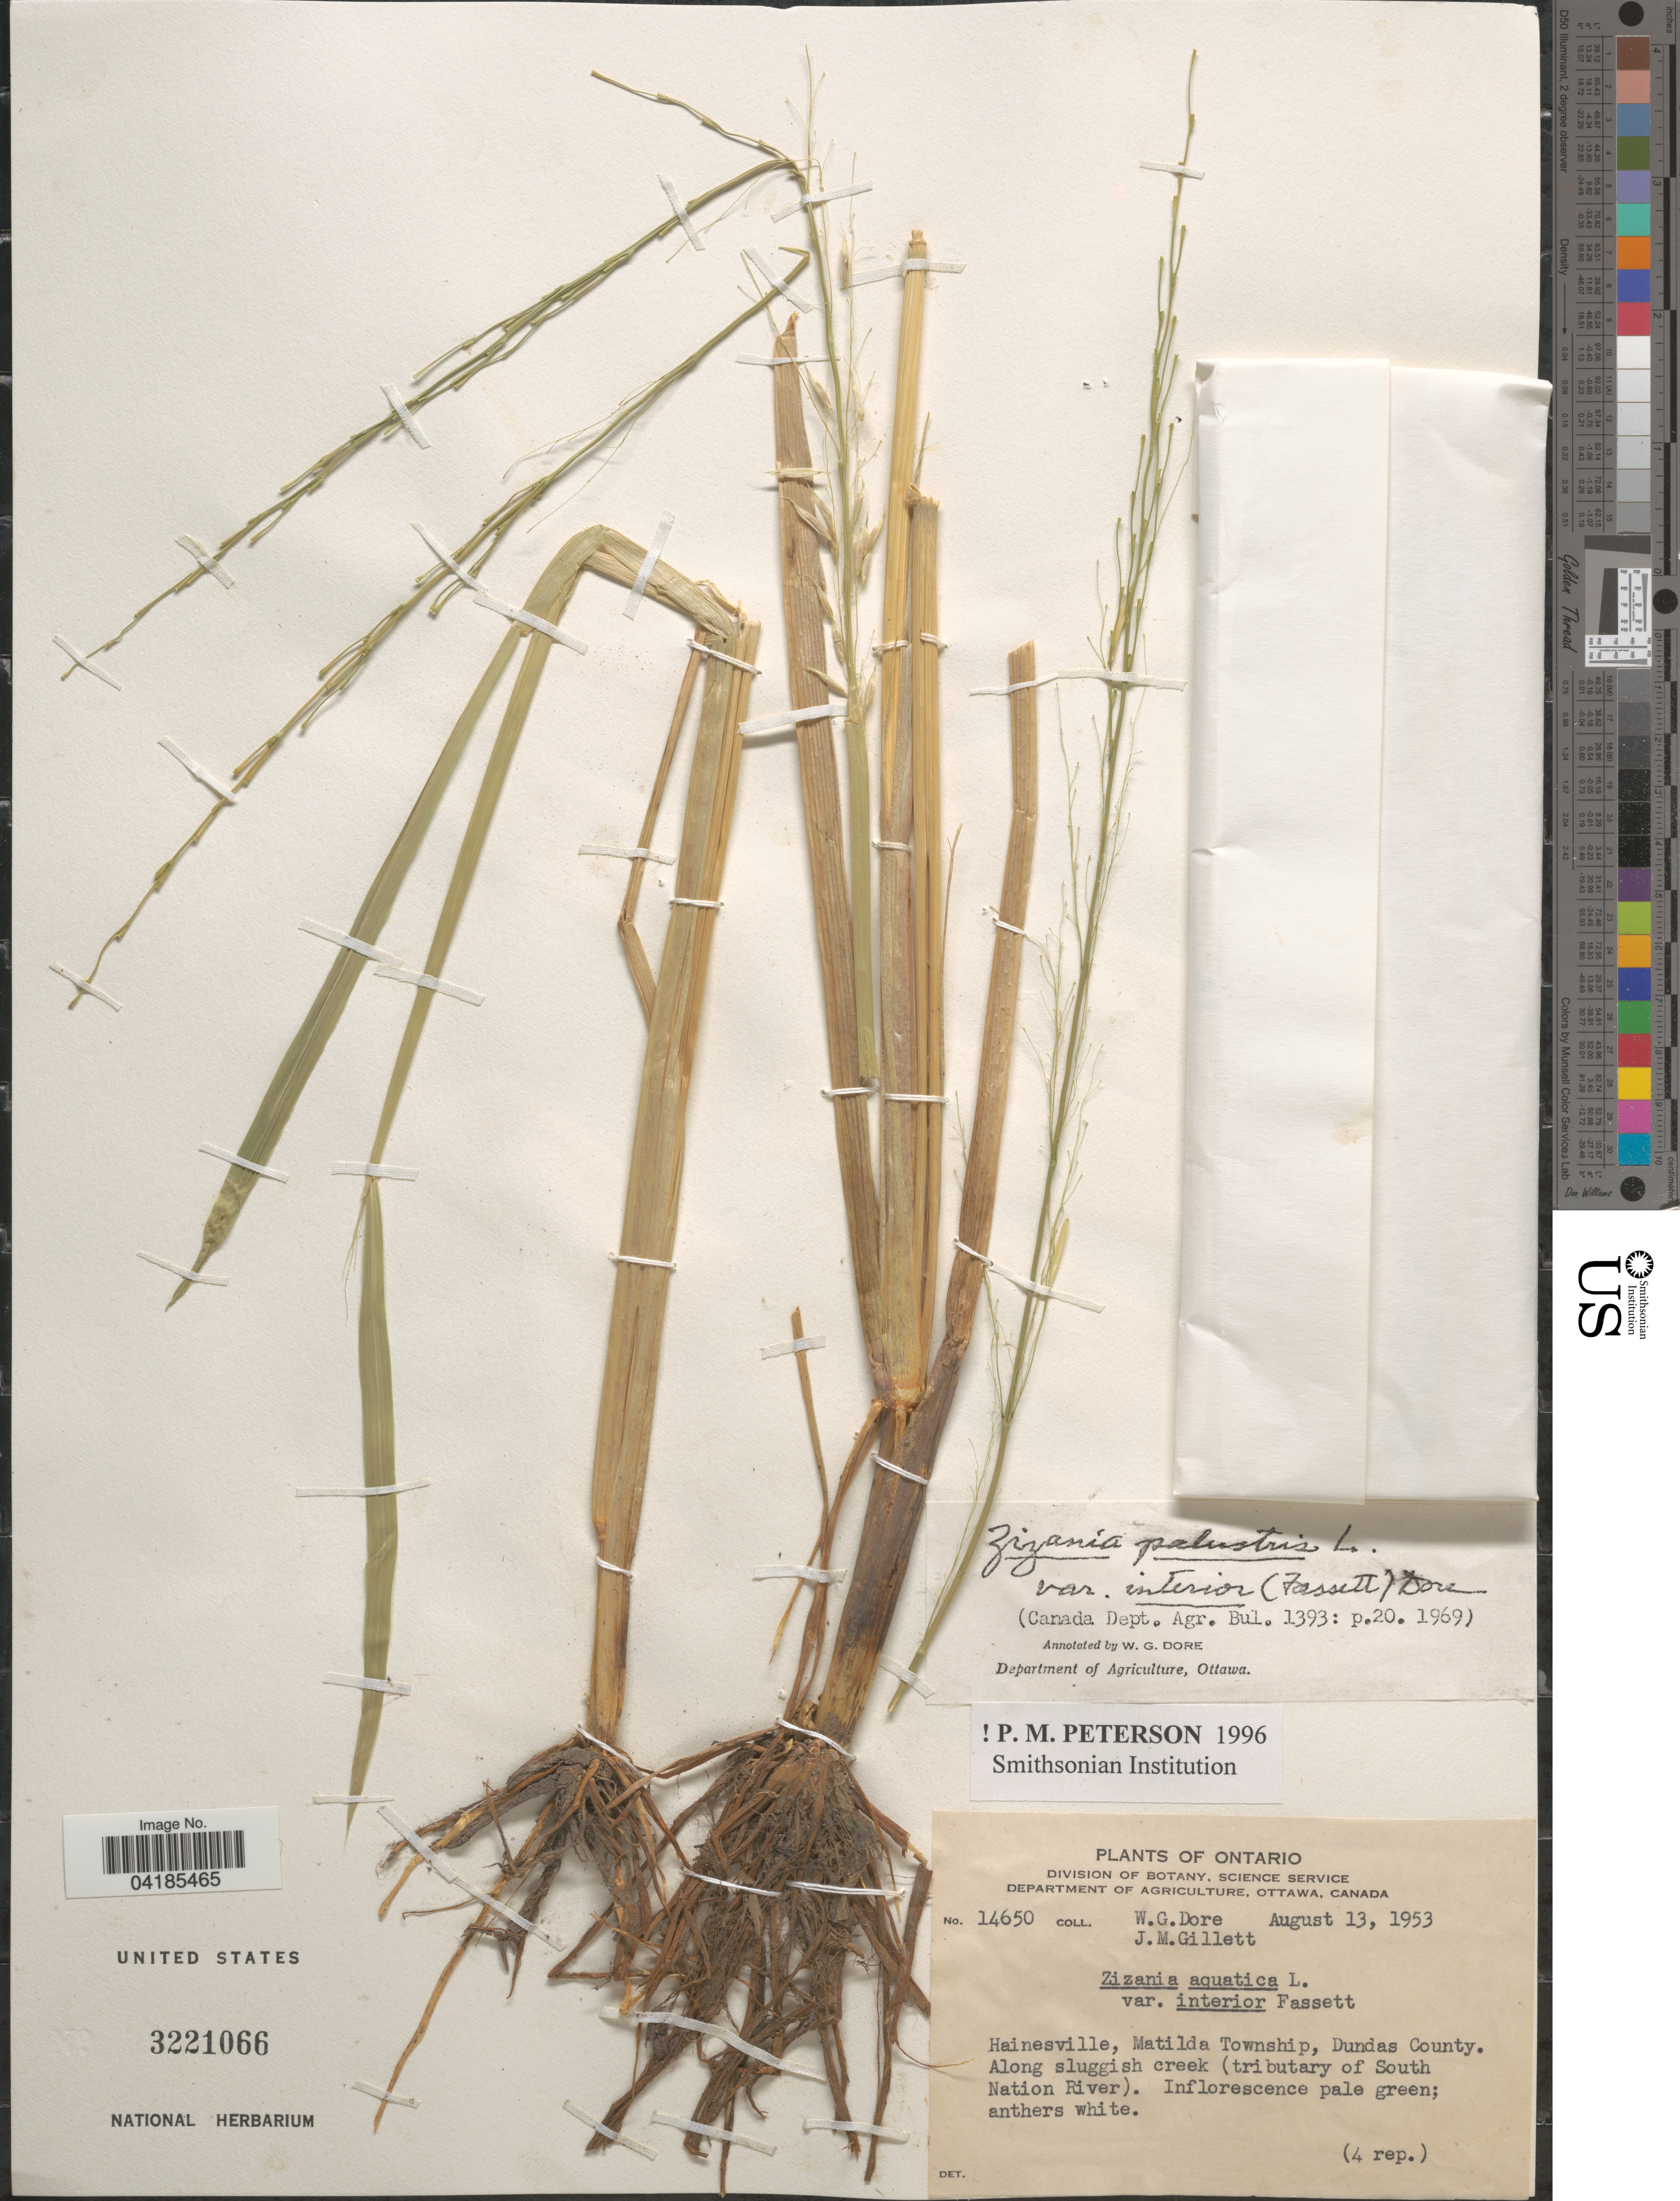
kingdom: Plantae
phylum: Tracheophyta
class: Liliopsida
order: Poales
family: Poaceae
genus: Zizania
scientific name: Zizania palustris var. interior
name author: L.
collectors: W. Dore & J. M. Gillett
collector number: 14650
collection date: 1953-08-13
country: Canada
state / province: Ontario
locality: Hainesville, Matilda Township, Dundas County. Along sluggish creek (tributary of South Nation River).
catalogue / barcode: US 3221066